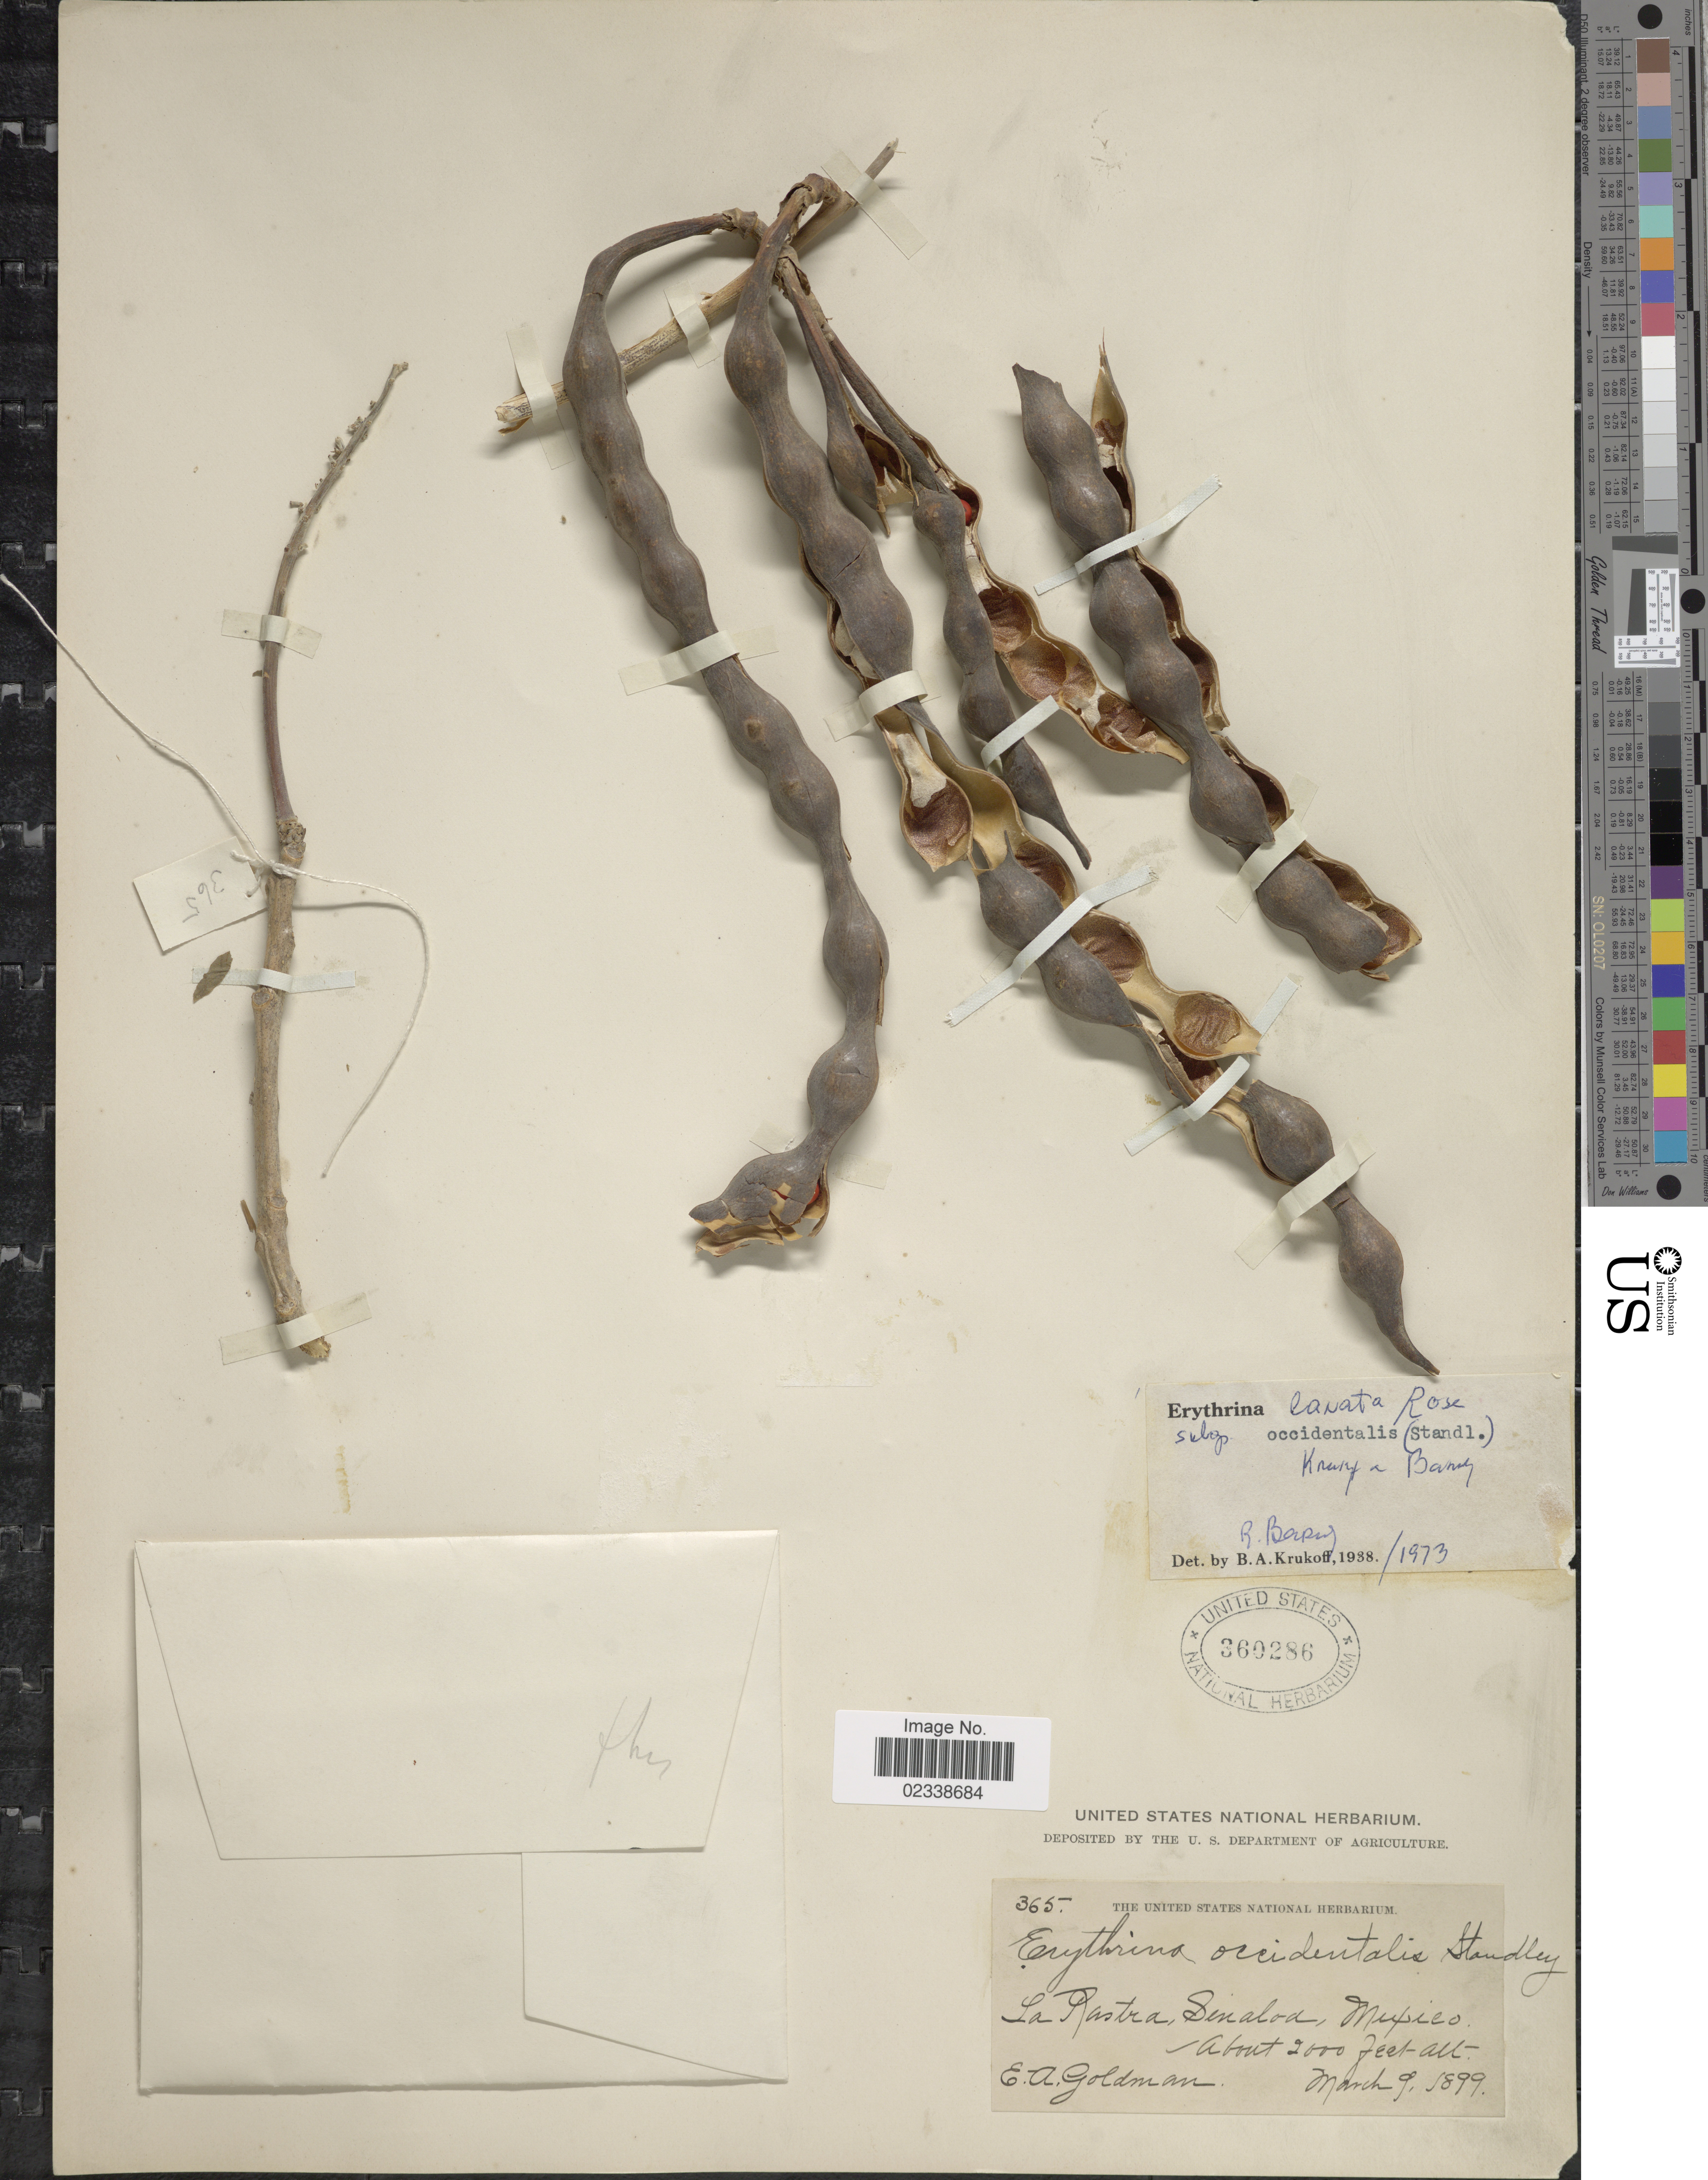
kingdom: Plantae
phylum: Tracheophyta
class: Magnoliopsida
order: Fabales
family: Fabaceae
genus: Erythrina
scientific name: Erythrina lanata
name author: Rose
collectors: E. A. Goldman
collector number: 365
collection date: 1899-03-09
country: Mexico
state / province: Sinaloa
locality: La Rastra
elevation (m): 610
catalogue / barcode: US 360286